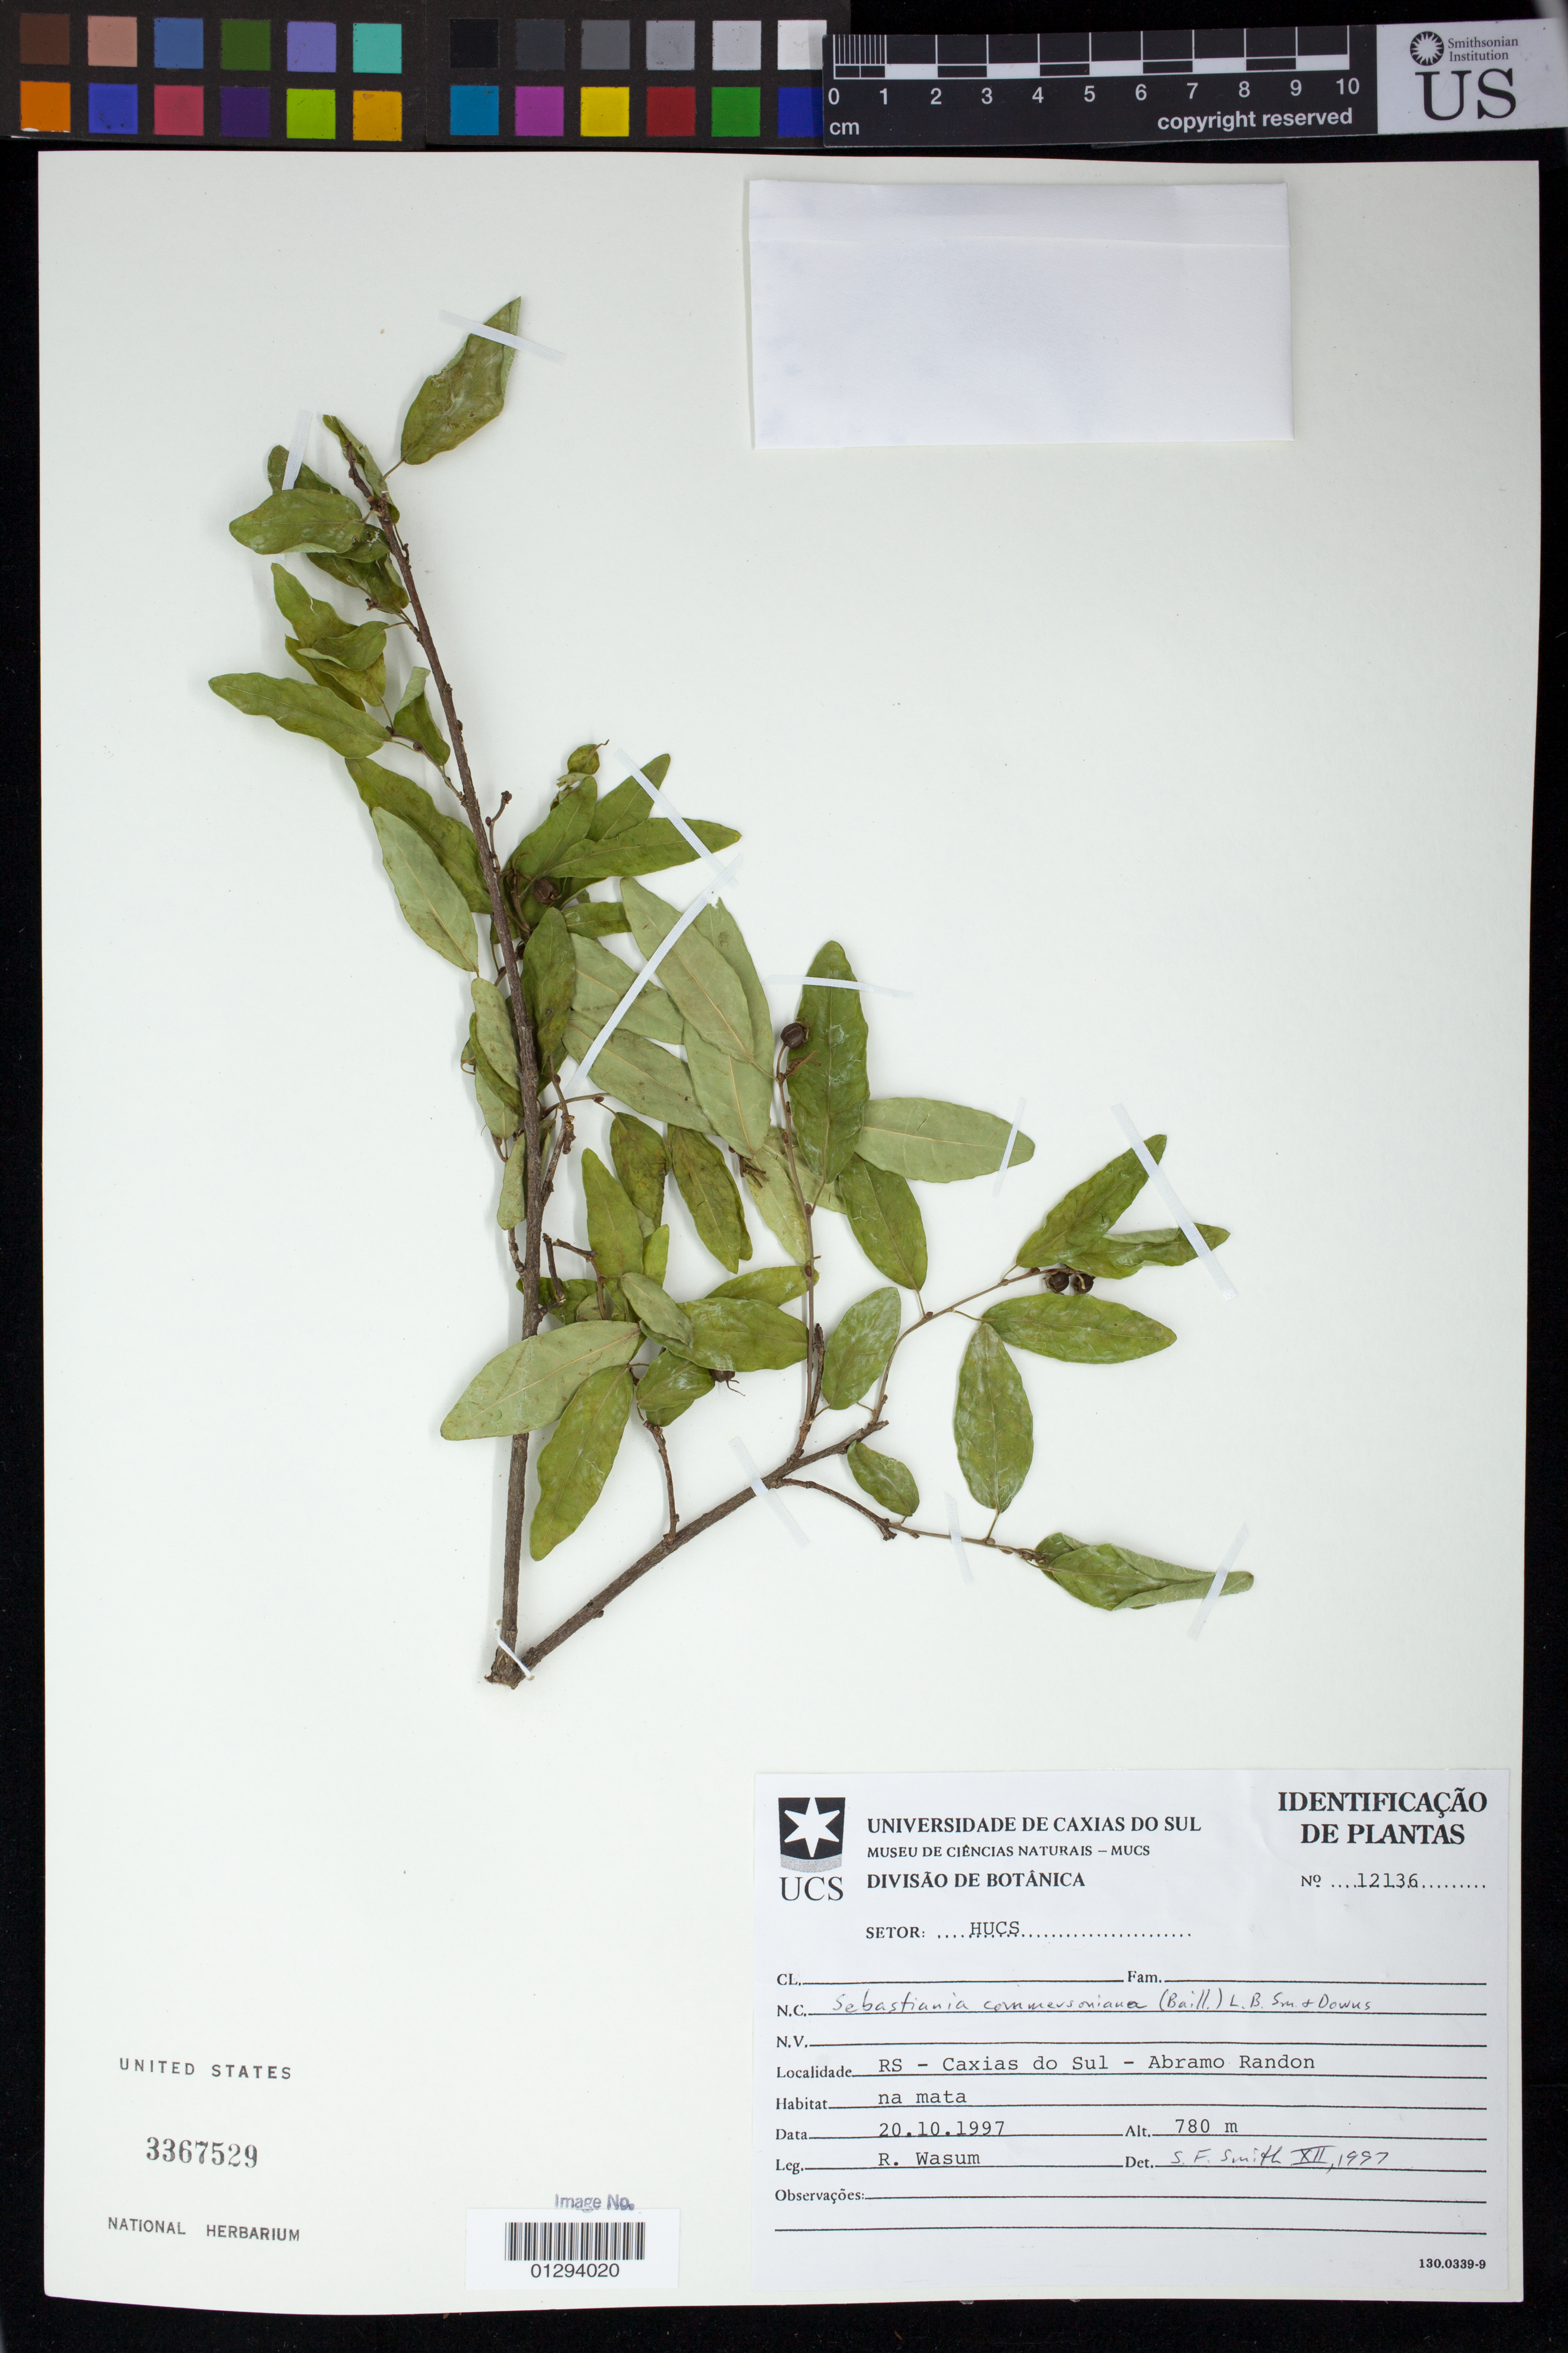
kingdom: Plantae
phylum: Tracheophyta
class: Magnoliopsida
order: Malpighiales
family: Euphorbiaceae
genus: Sebastiania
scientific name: Sebastiania commersoniana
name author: (Baill.) L.B. Sm. & Downs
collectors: R. Wasum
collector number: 12136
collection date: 1997-10-20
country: Brazil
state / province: Rio Grande do Sul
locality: Caxias do Sul - Abramo Randon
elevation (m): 780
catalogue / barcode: US 3367529